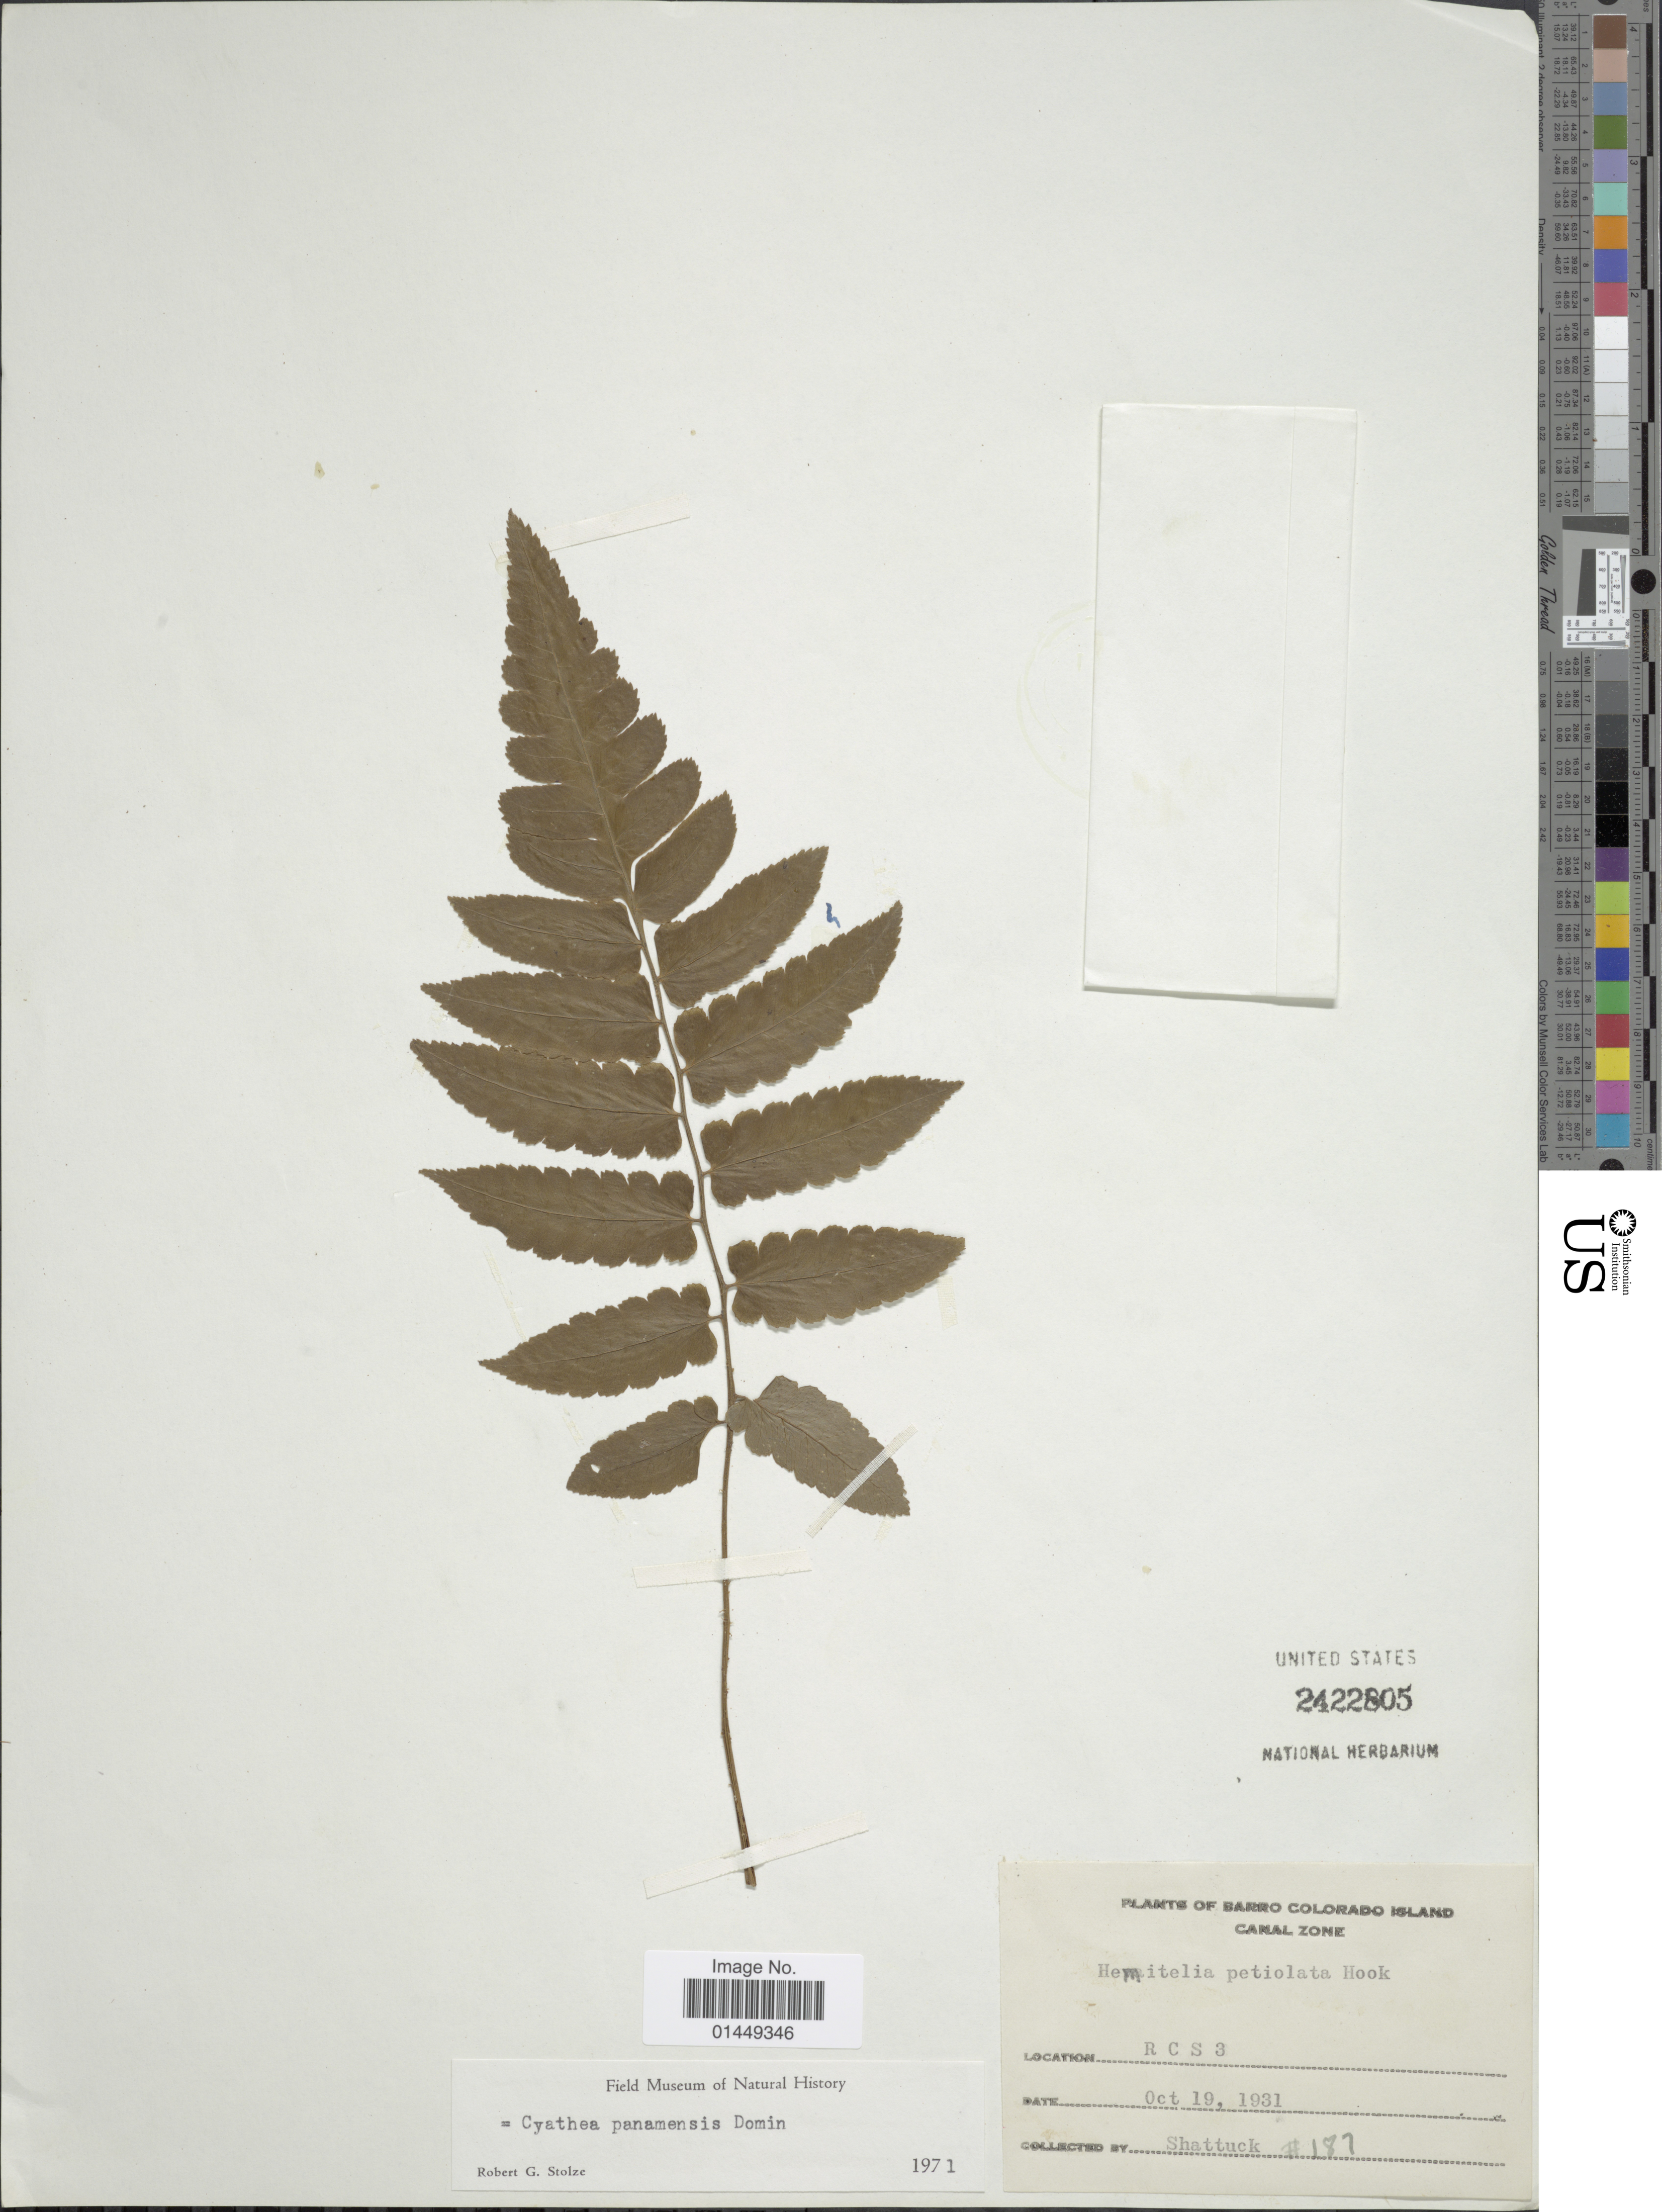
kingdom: Plantae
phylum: Tracheophyta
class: Polypodiopsida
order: Cyatheales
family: Cyatheaceae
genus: Cyathea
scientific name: Cyathea petiolata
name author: (Hook.) R.M. Tryon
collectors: Shattuck, --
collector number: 187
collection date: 1931-10-19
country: Panama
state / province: Panamá Oeste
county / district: Canal Zone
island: Barro Colorado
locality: Barro Colorado Island. Canal Zone. R C S 3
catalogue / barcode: US 2422805